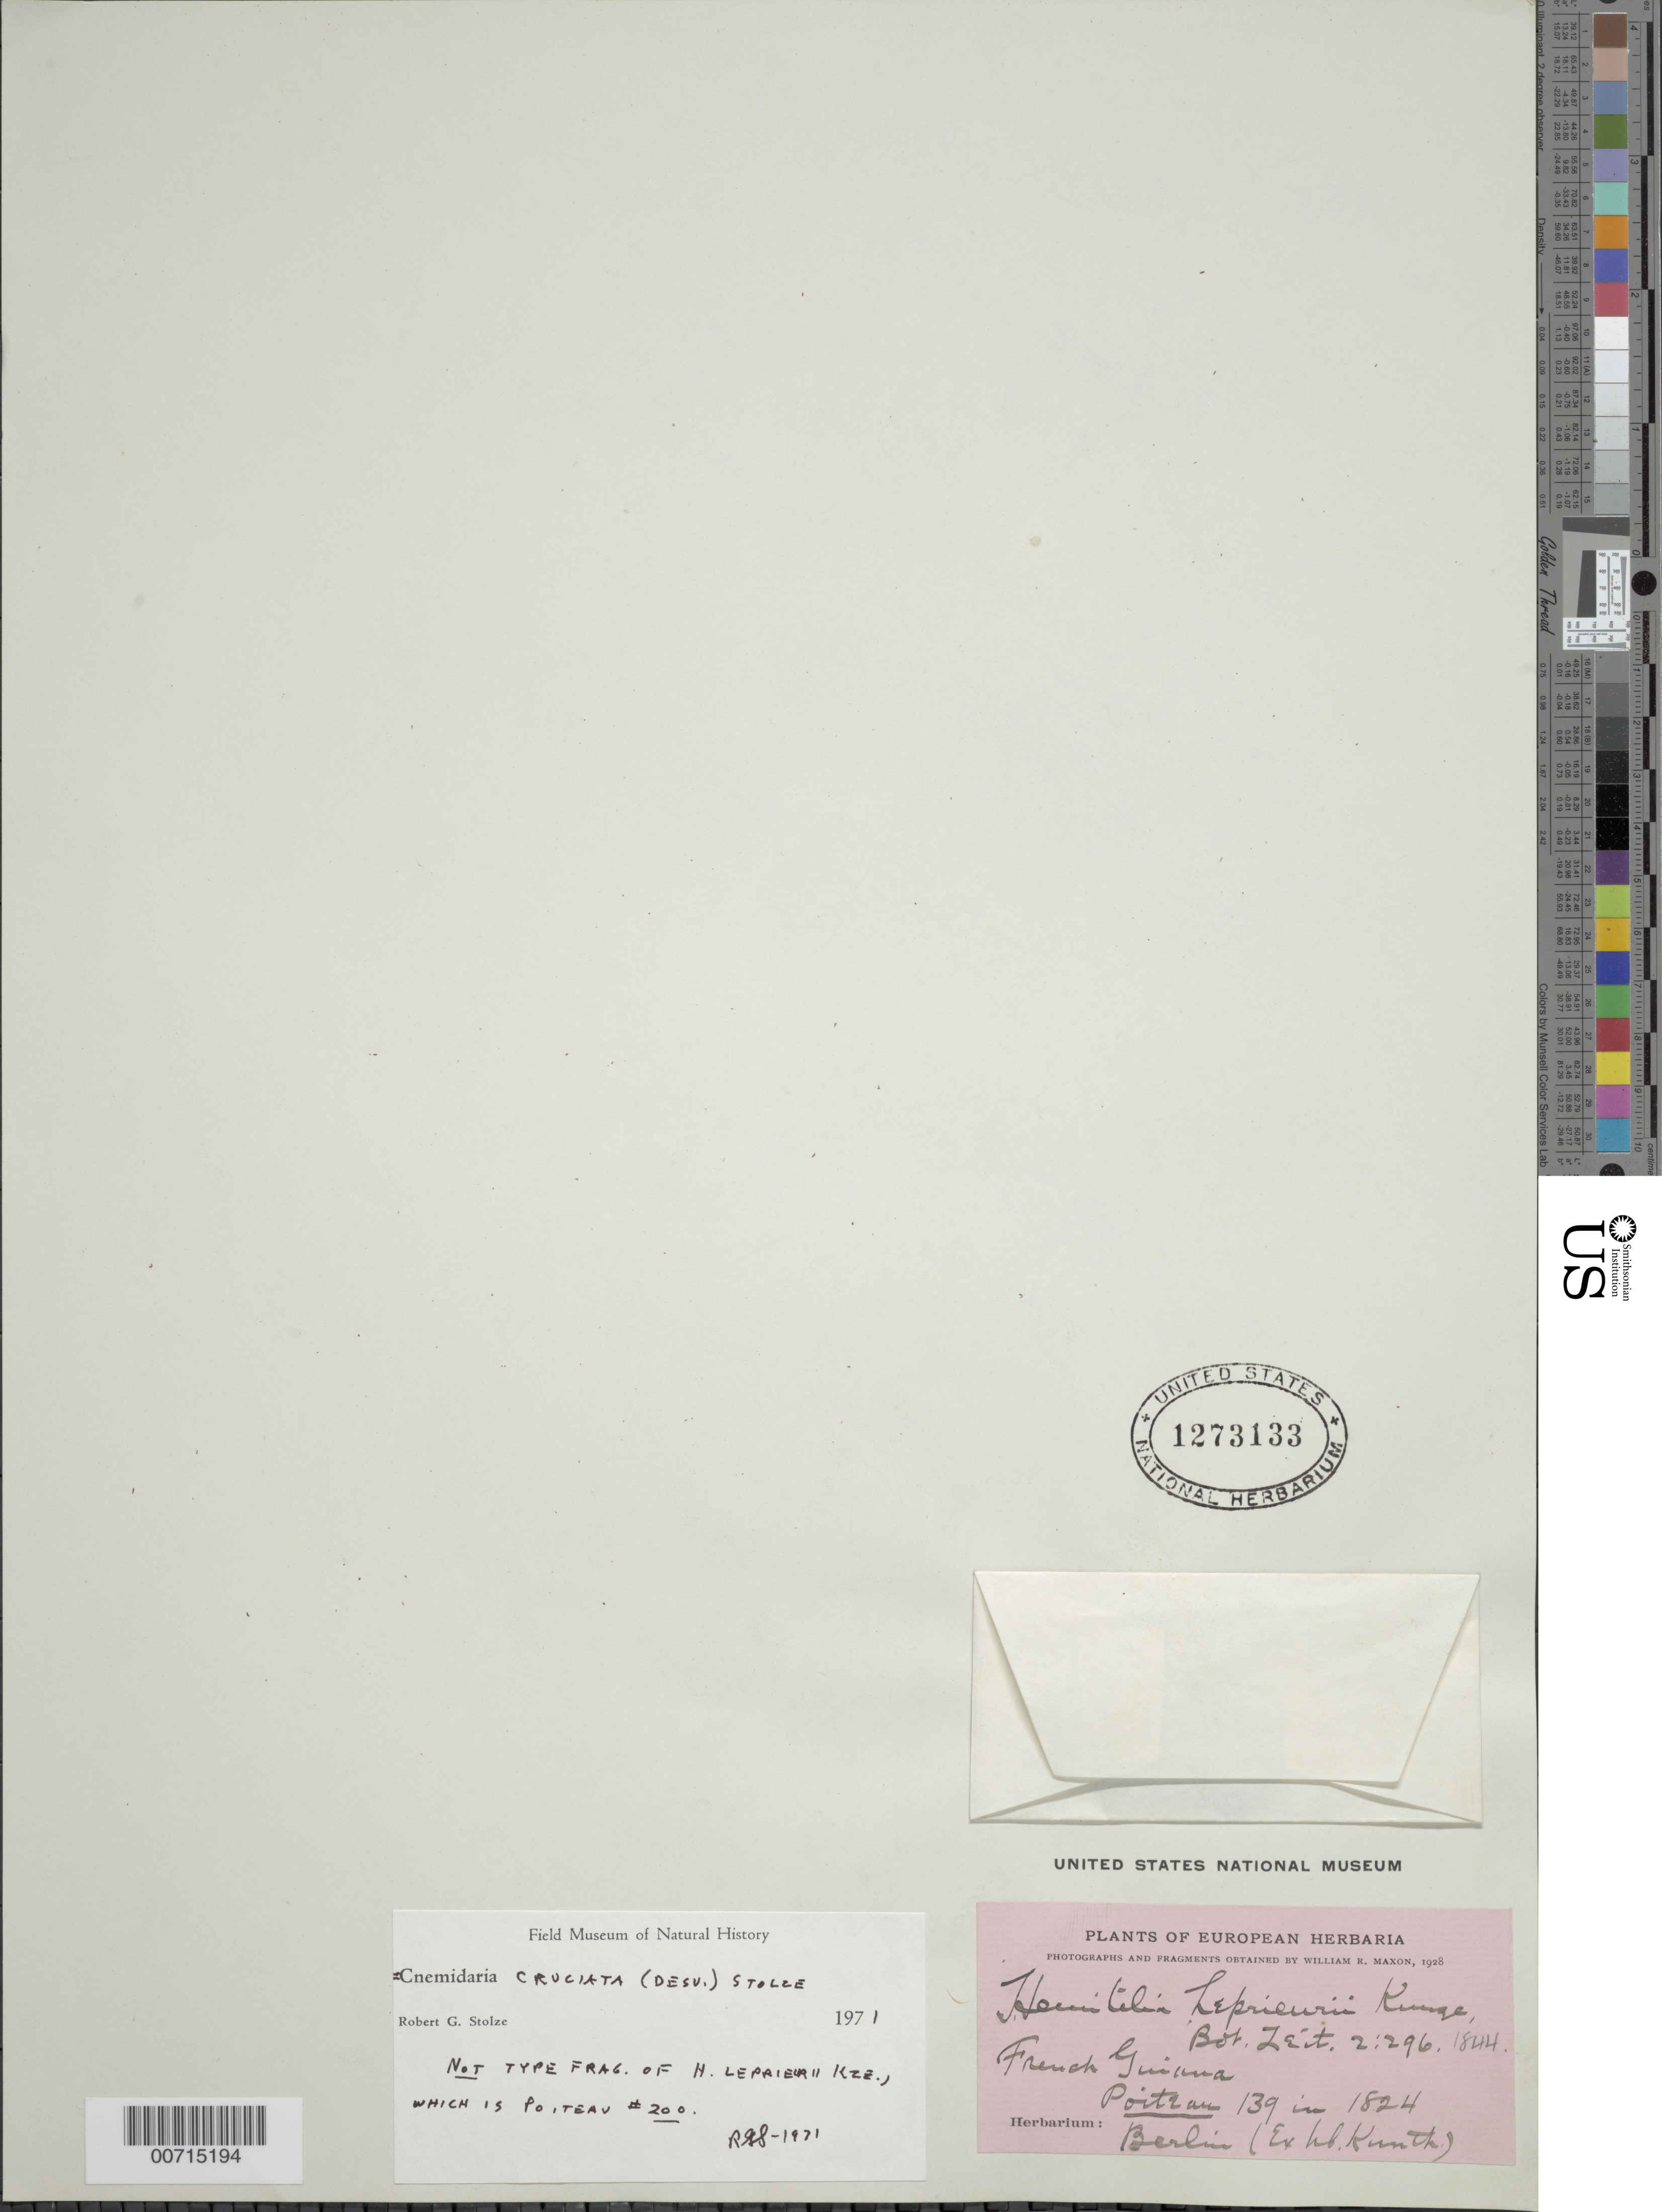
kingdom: Plantae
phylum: Tracheophyta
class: Polypodiopsida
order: Cyatheales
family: Cyatheaceae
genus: Cyathea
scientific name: Cyathea cruciata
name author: (Desv.) Lehnert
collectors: P. Poiteau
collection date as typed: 1824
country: French Guiana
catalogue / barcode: US 1273133